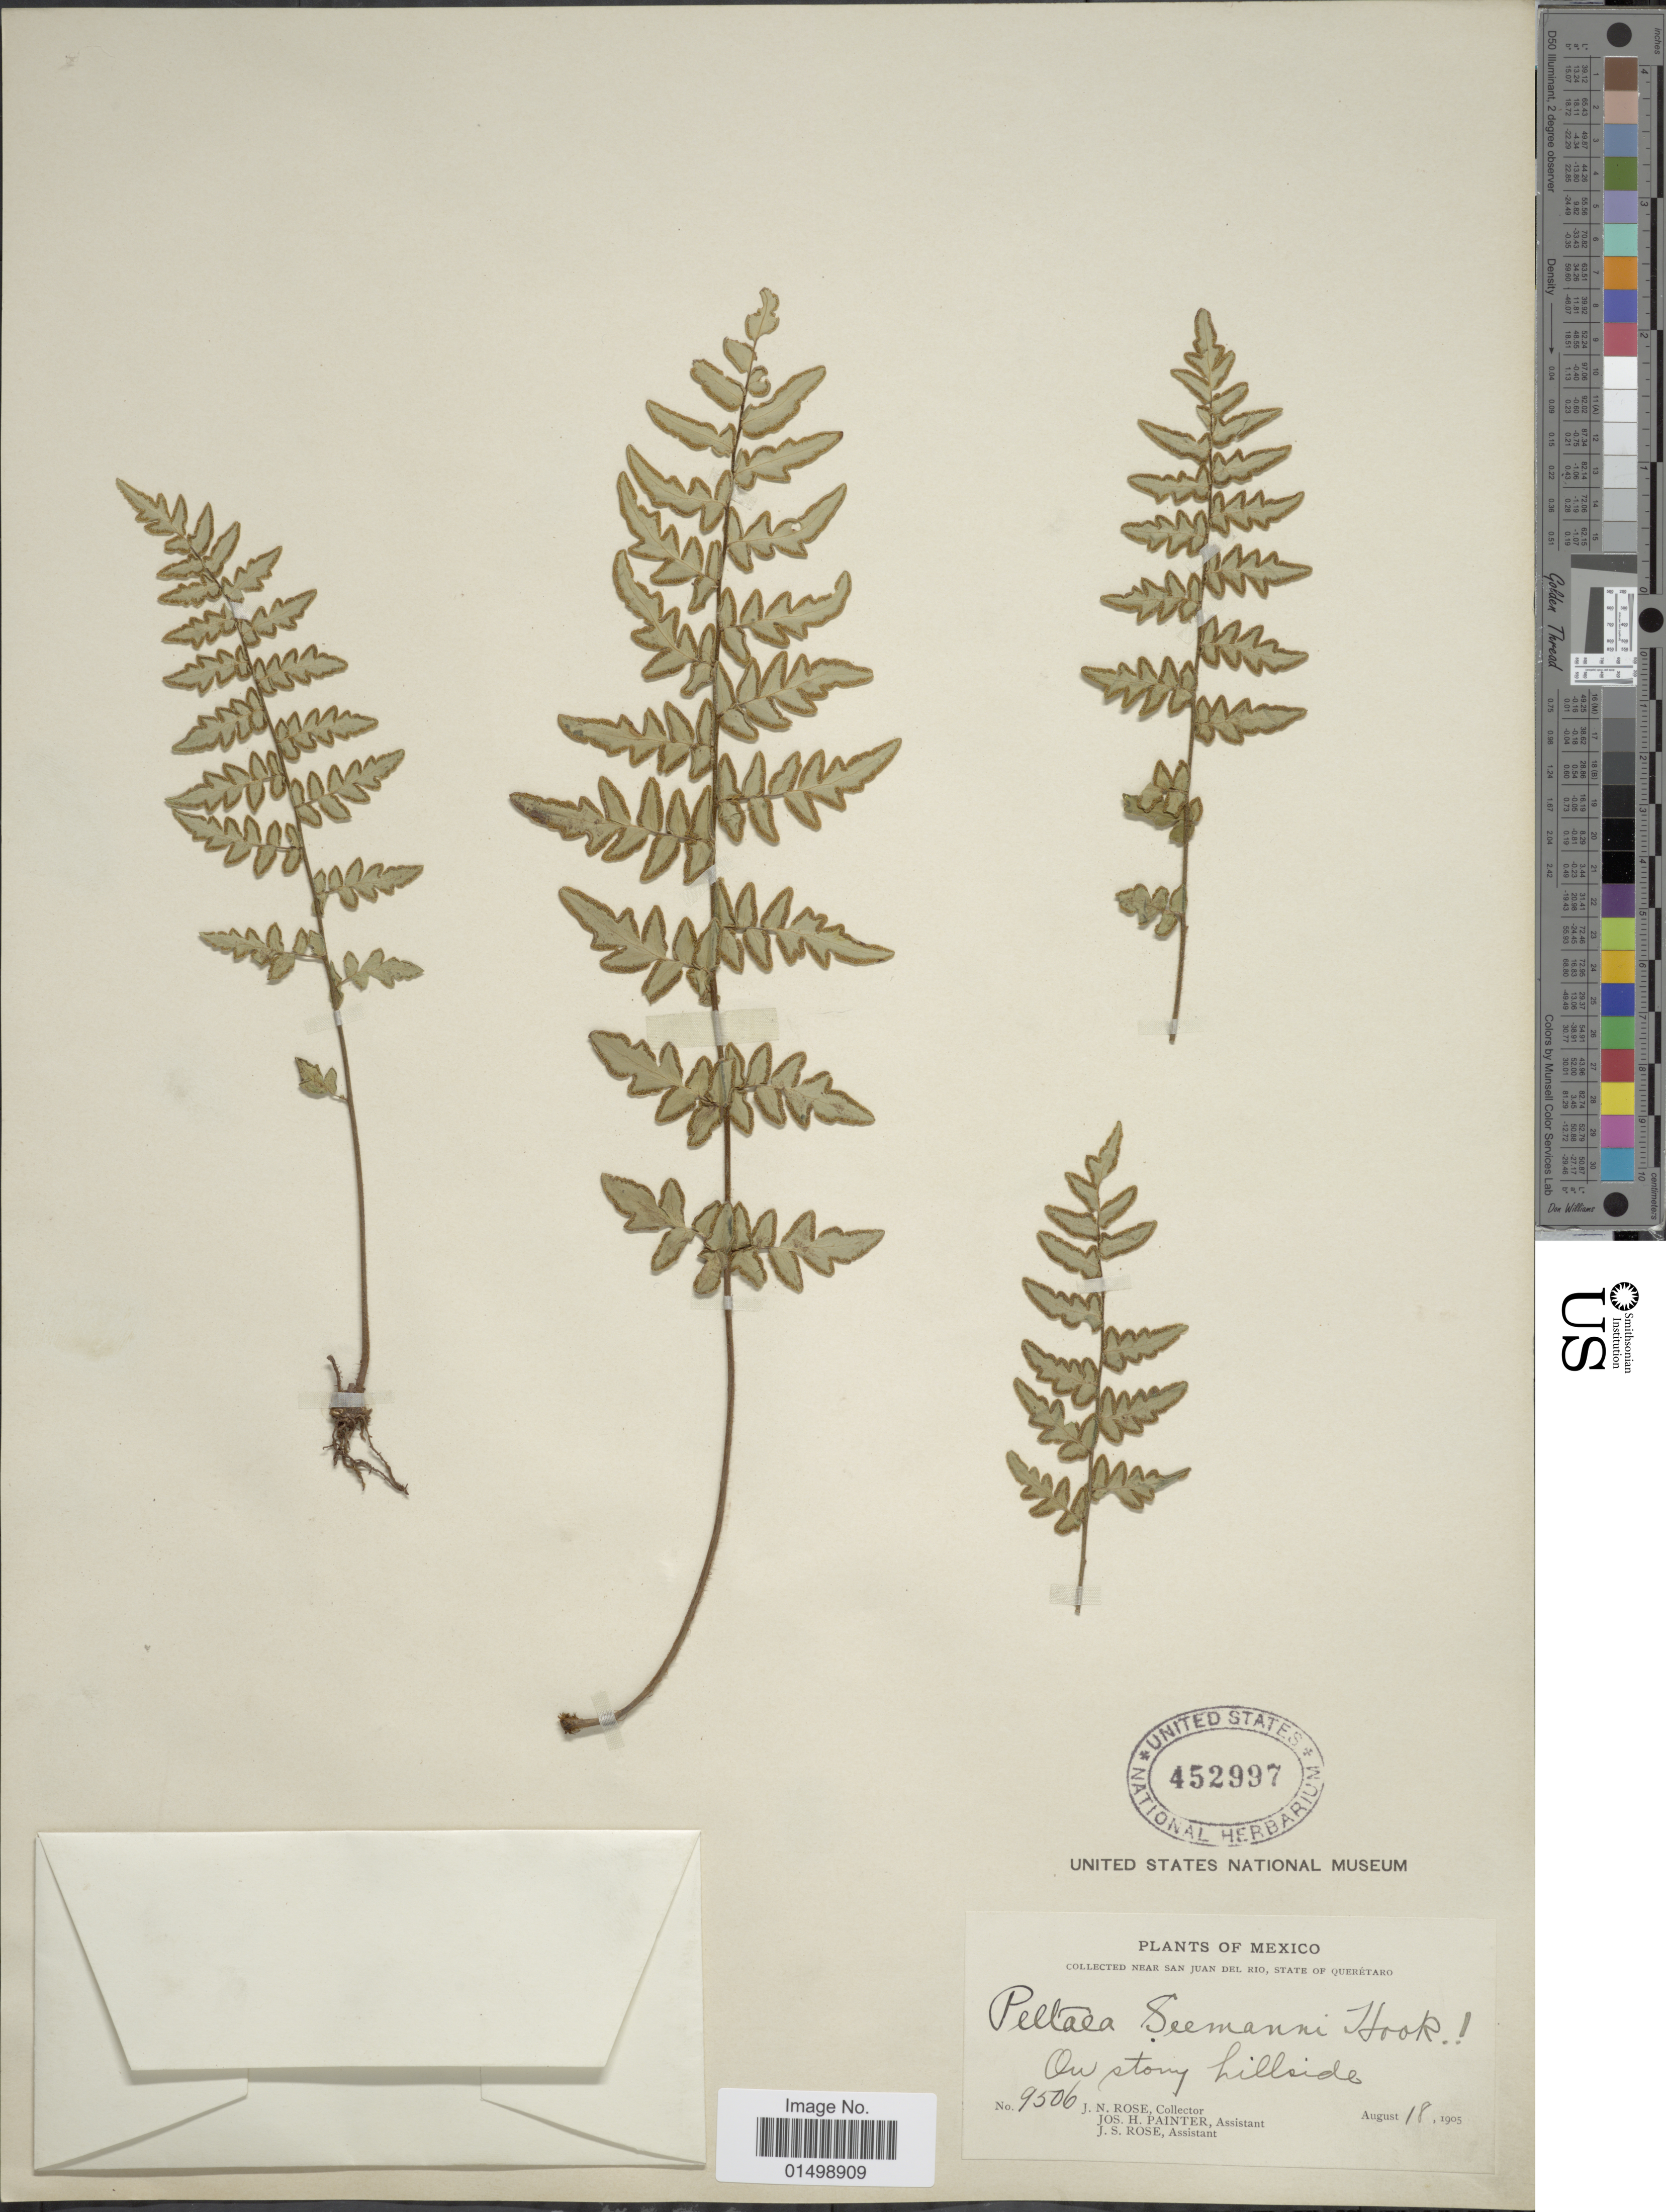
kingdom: Plantae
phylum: Tracheophyta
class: Polypodiopsida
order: Polypodiales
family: Pteridaceae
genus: Cheilanthes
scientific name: Cheilanthes lozanii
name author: (Maxon) R.M. Tryon & A.F. Tryon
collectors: J. N. Rose, J. H. Painter & J. S. Rose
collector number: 9506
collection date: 1905-08-18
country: Mexico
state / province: Querétaro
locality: Near San Juan Del Rio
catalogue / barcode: US 452997